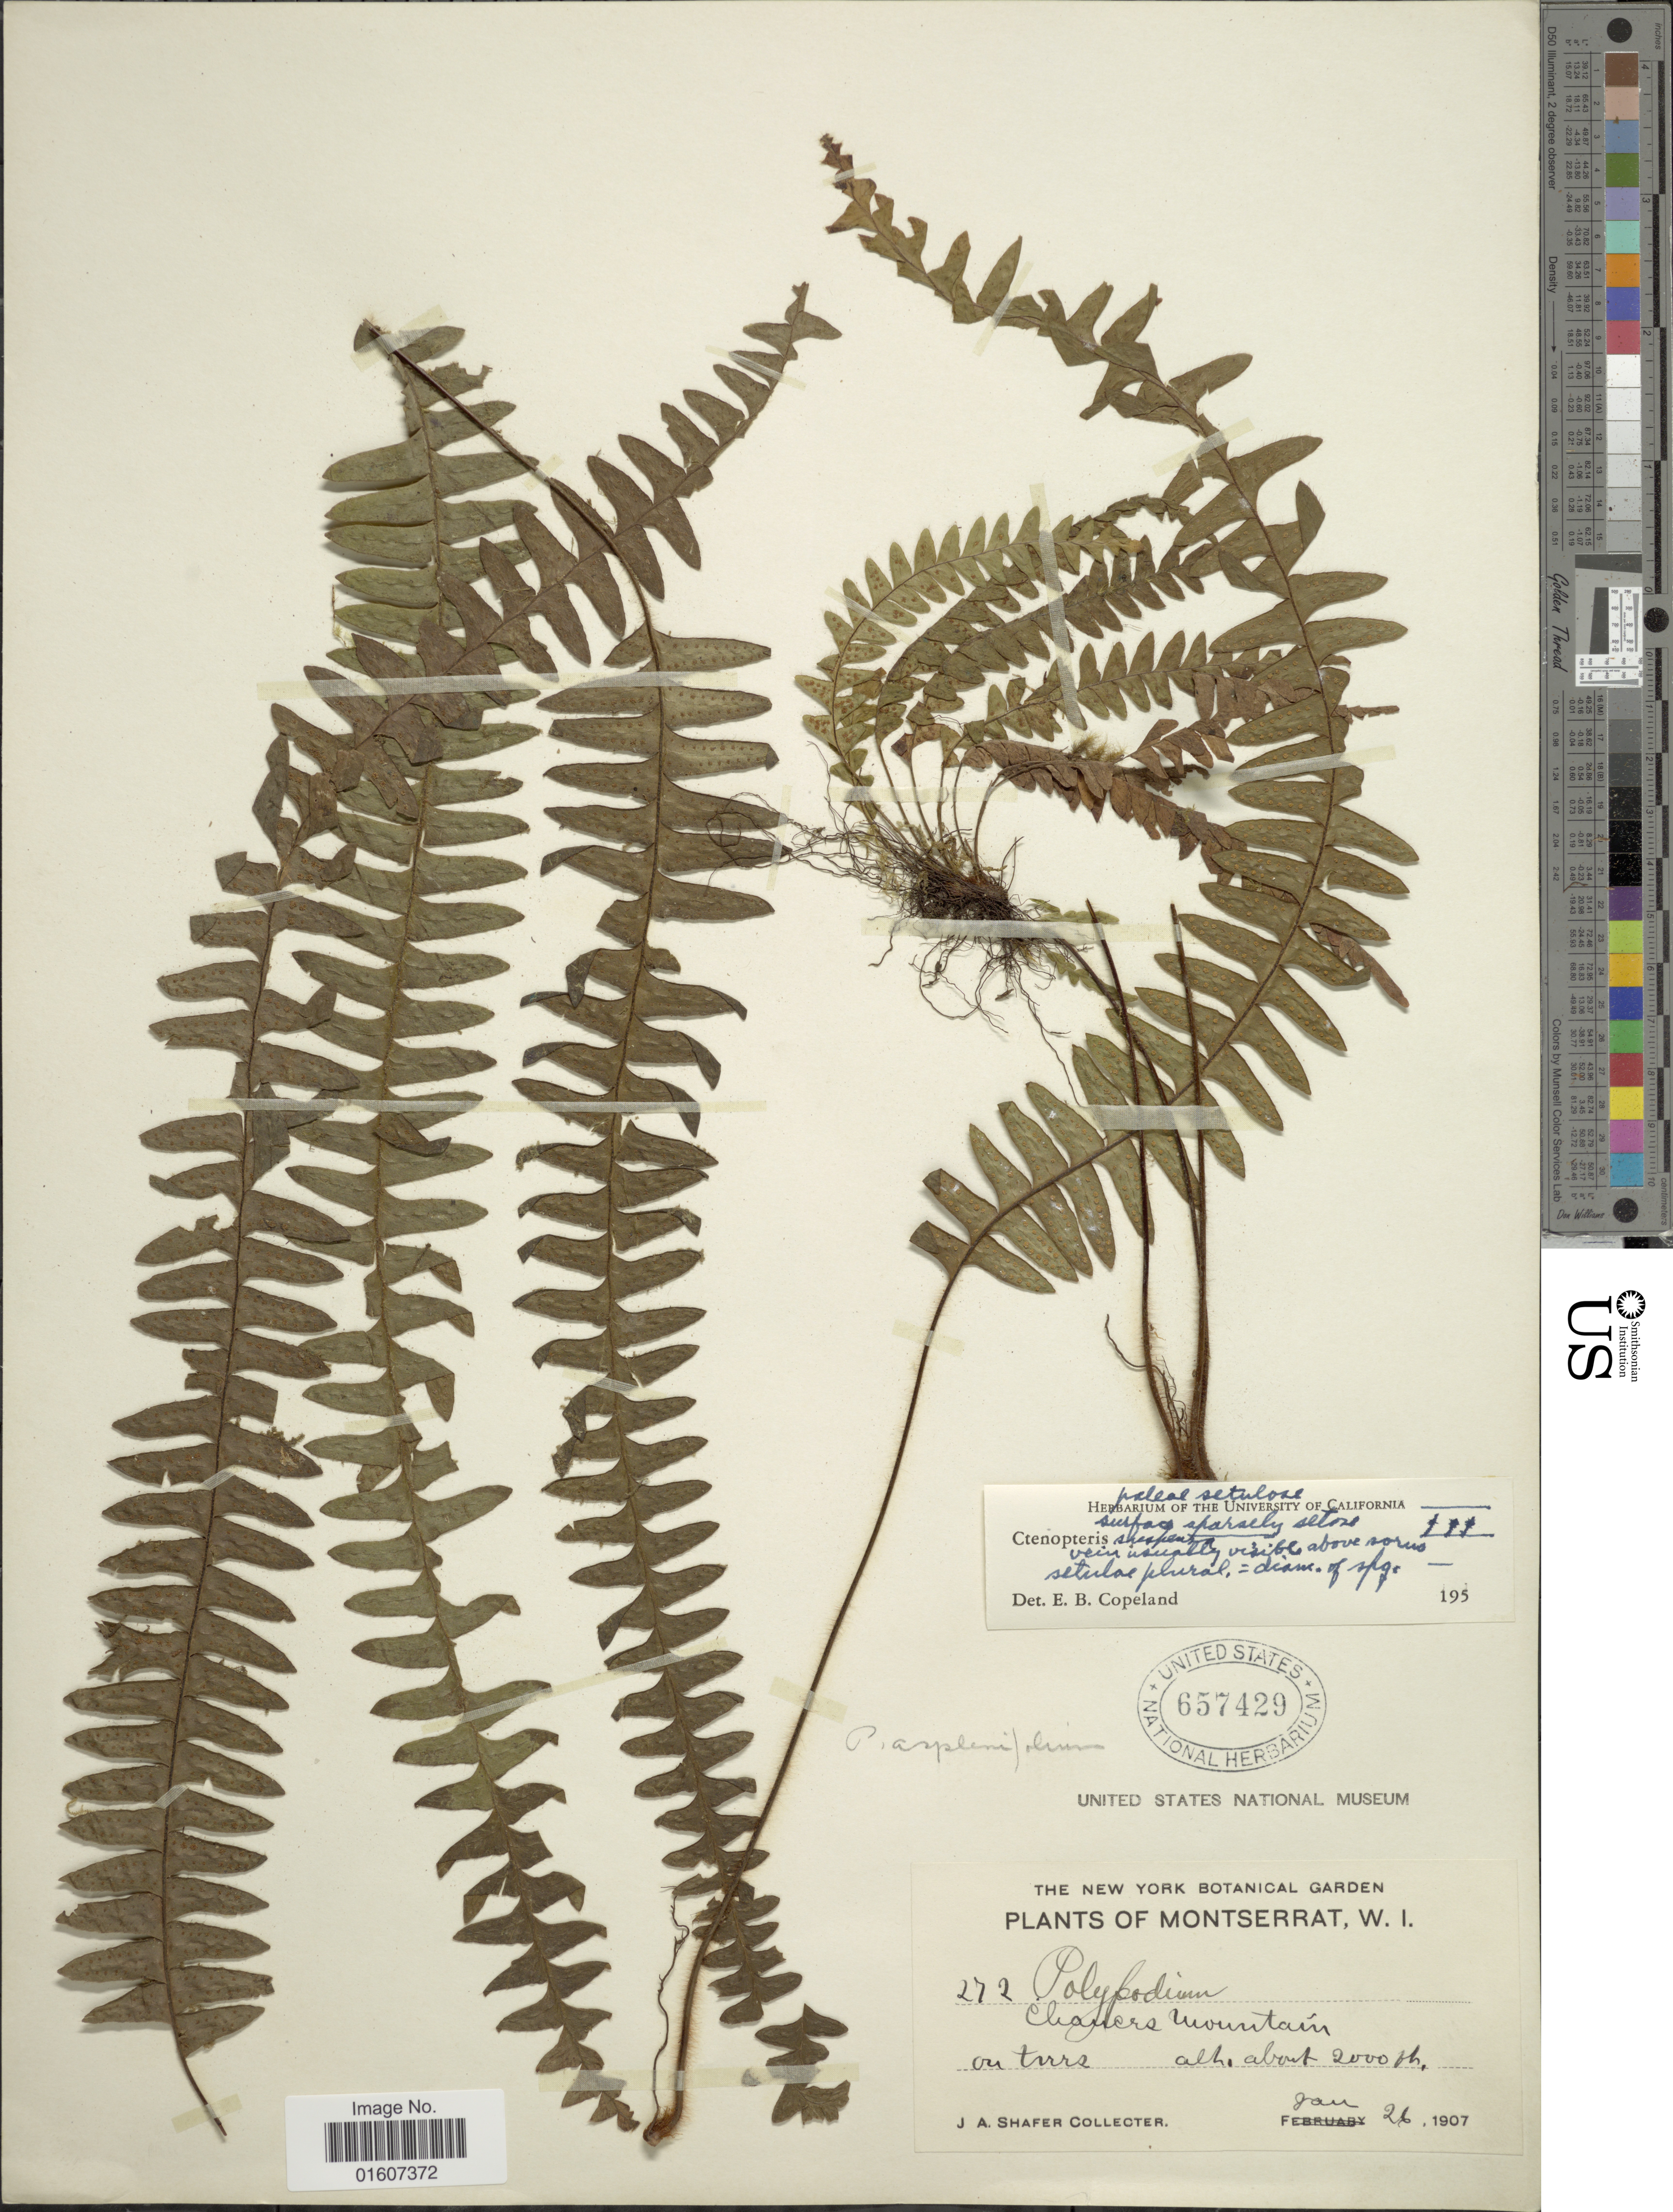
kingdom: Plantae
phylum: Tracheophyta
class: Polypodiopsida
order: Polypodiales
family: Polypodiaceae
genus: Terpsichore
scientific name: Terpsichore asplenifolia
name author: (L.) A.R. Sm.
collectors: J. A. Shafer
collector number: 272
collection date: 1907-01-26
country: Montserrat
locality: Clauces mountain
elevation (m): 610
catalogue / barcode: US 657429